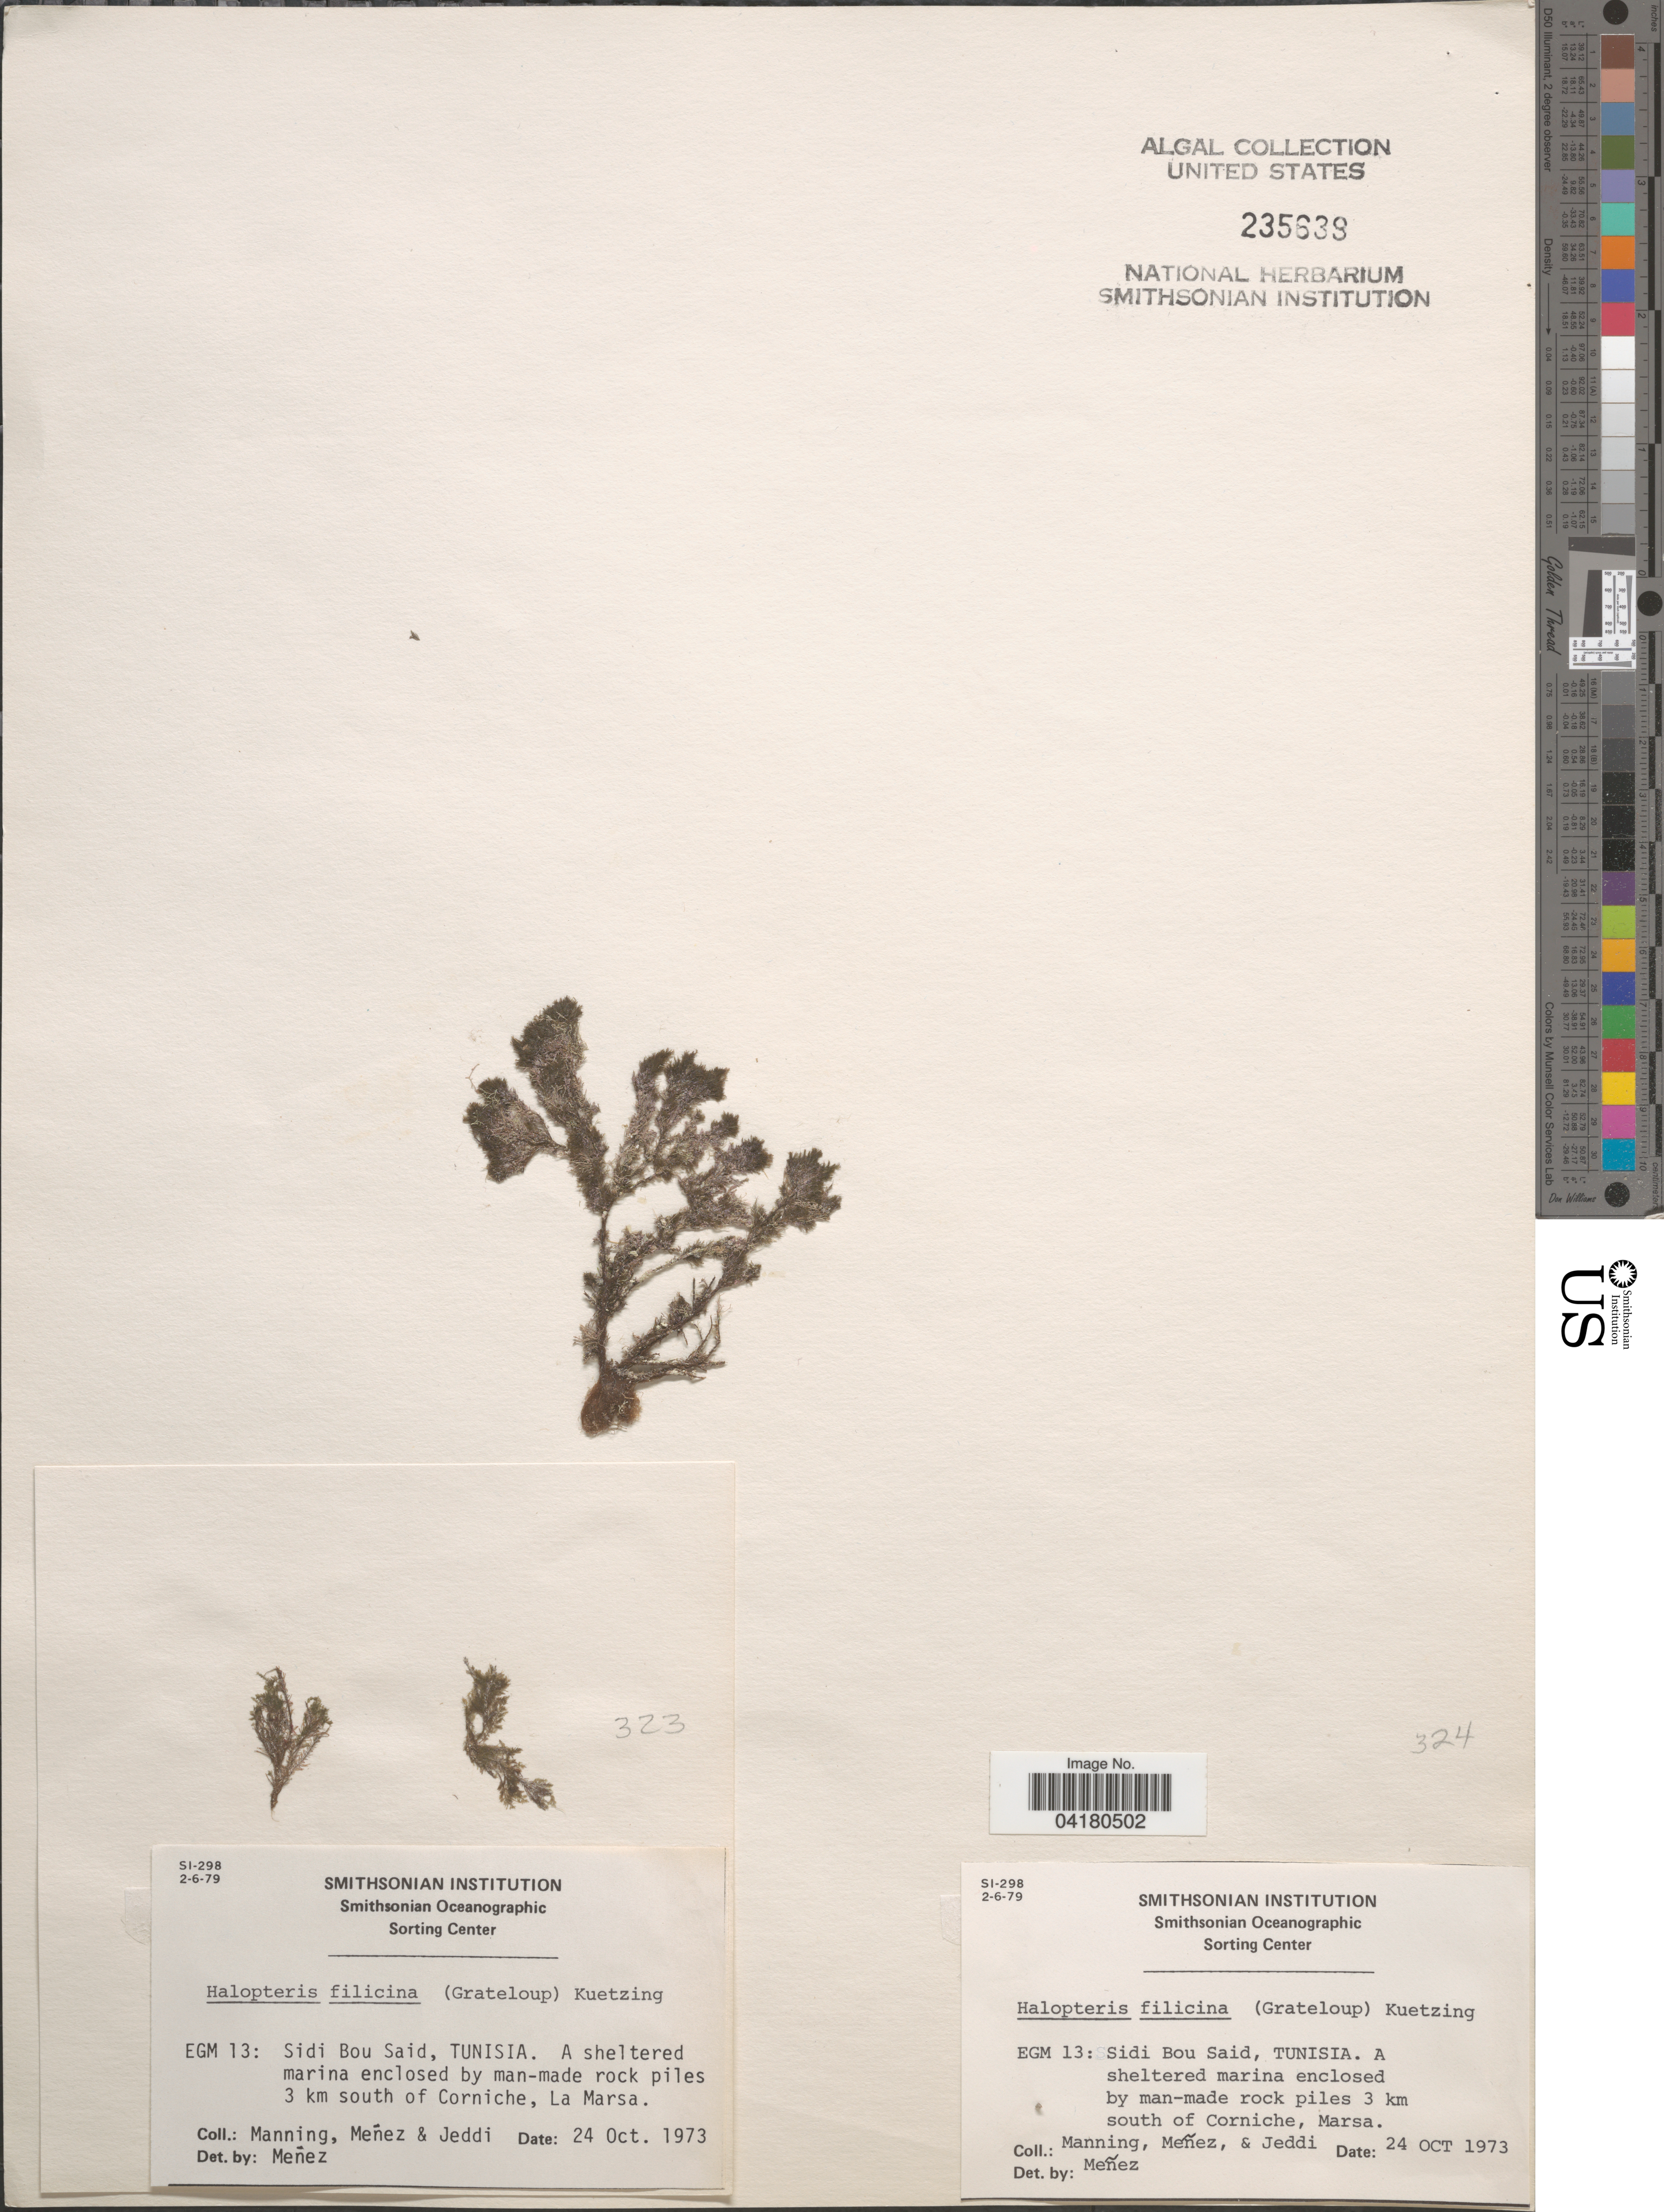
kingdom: Chromista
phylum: Ochrophyta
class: Phaeophyceae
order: Sphacelariales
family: Stypocaulaceae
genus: Halopteris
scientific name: Halopteris filicina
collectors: Manning, Menez & -. Jeddi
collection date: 1973-10-24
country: Tunisia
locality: EGM 13: Sidi Bou Said, Tunisia. A sheltered marina enclosed by man-made rock piles 3 km south of Corniche, La Marsa.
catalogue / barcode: US 235639